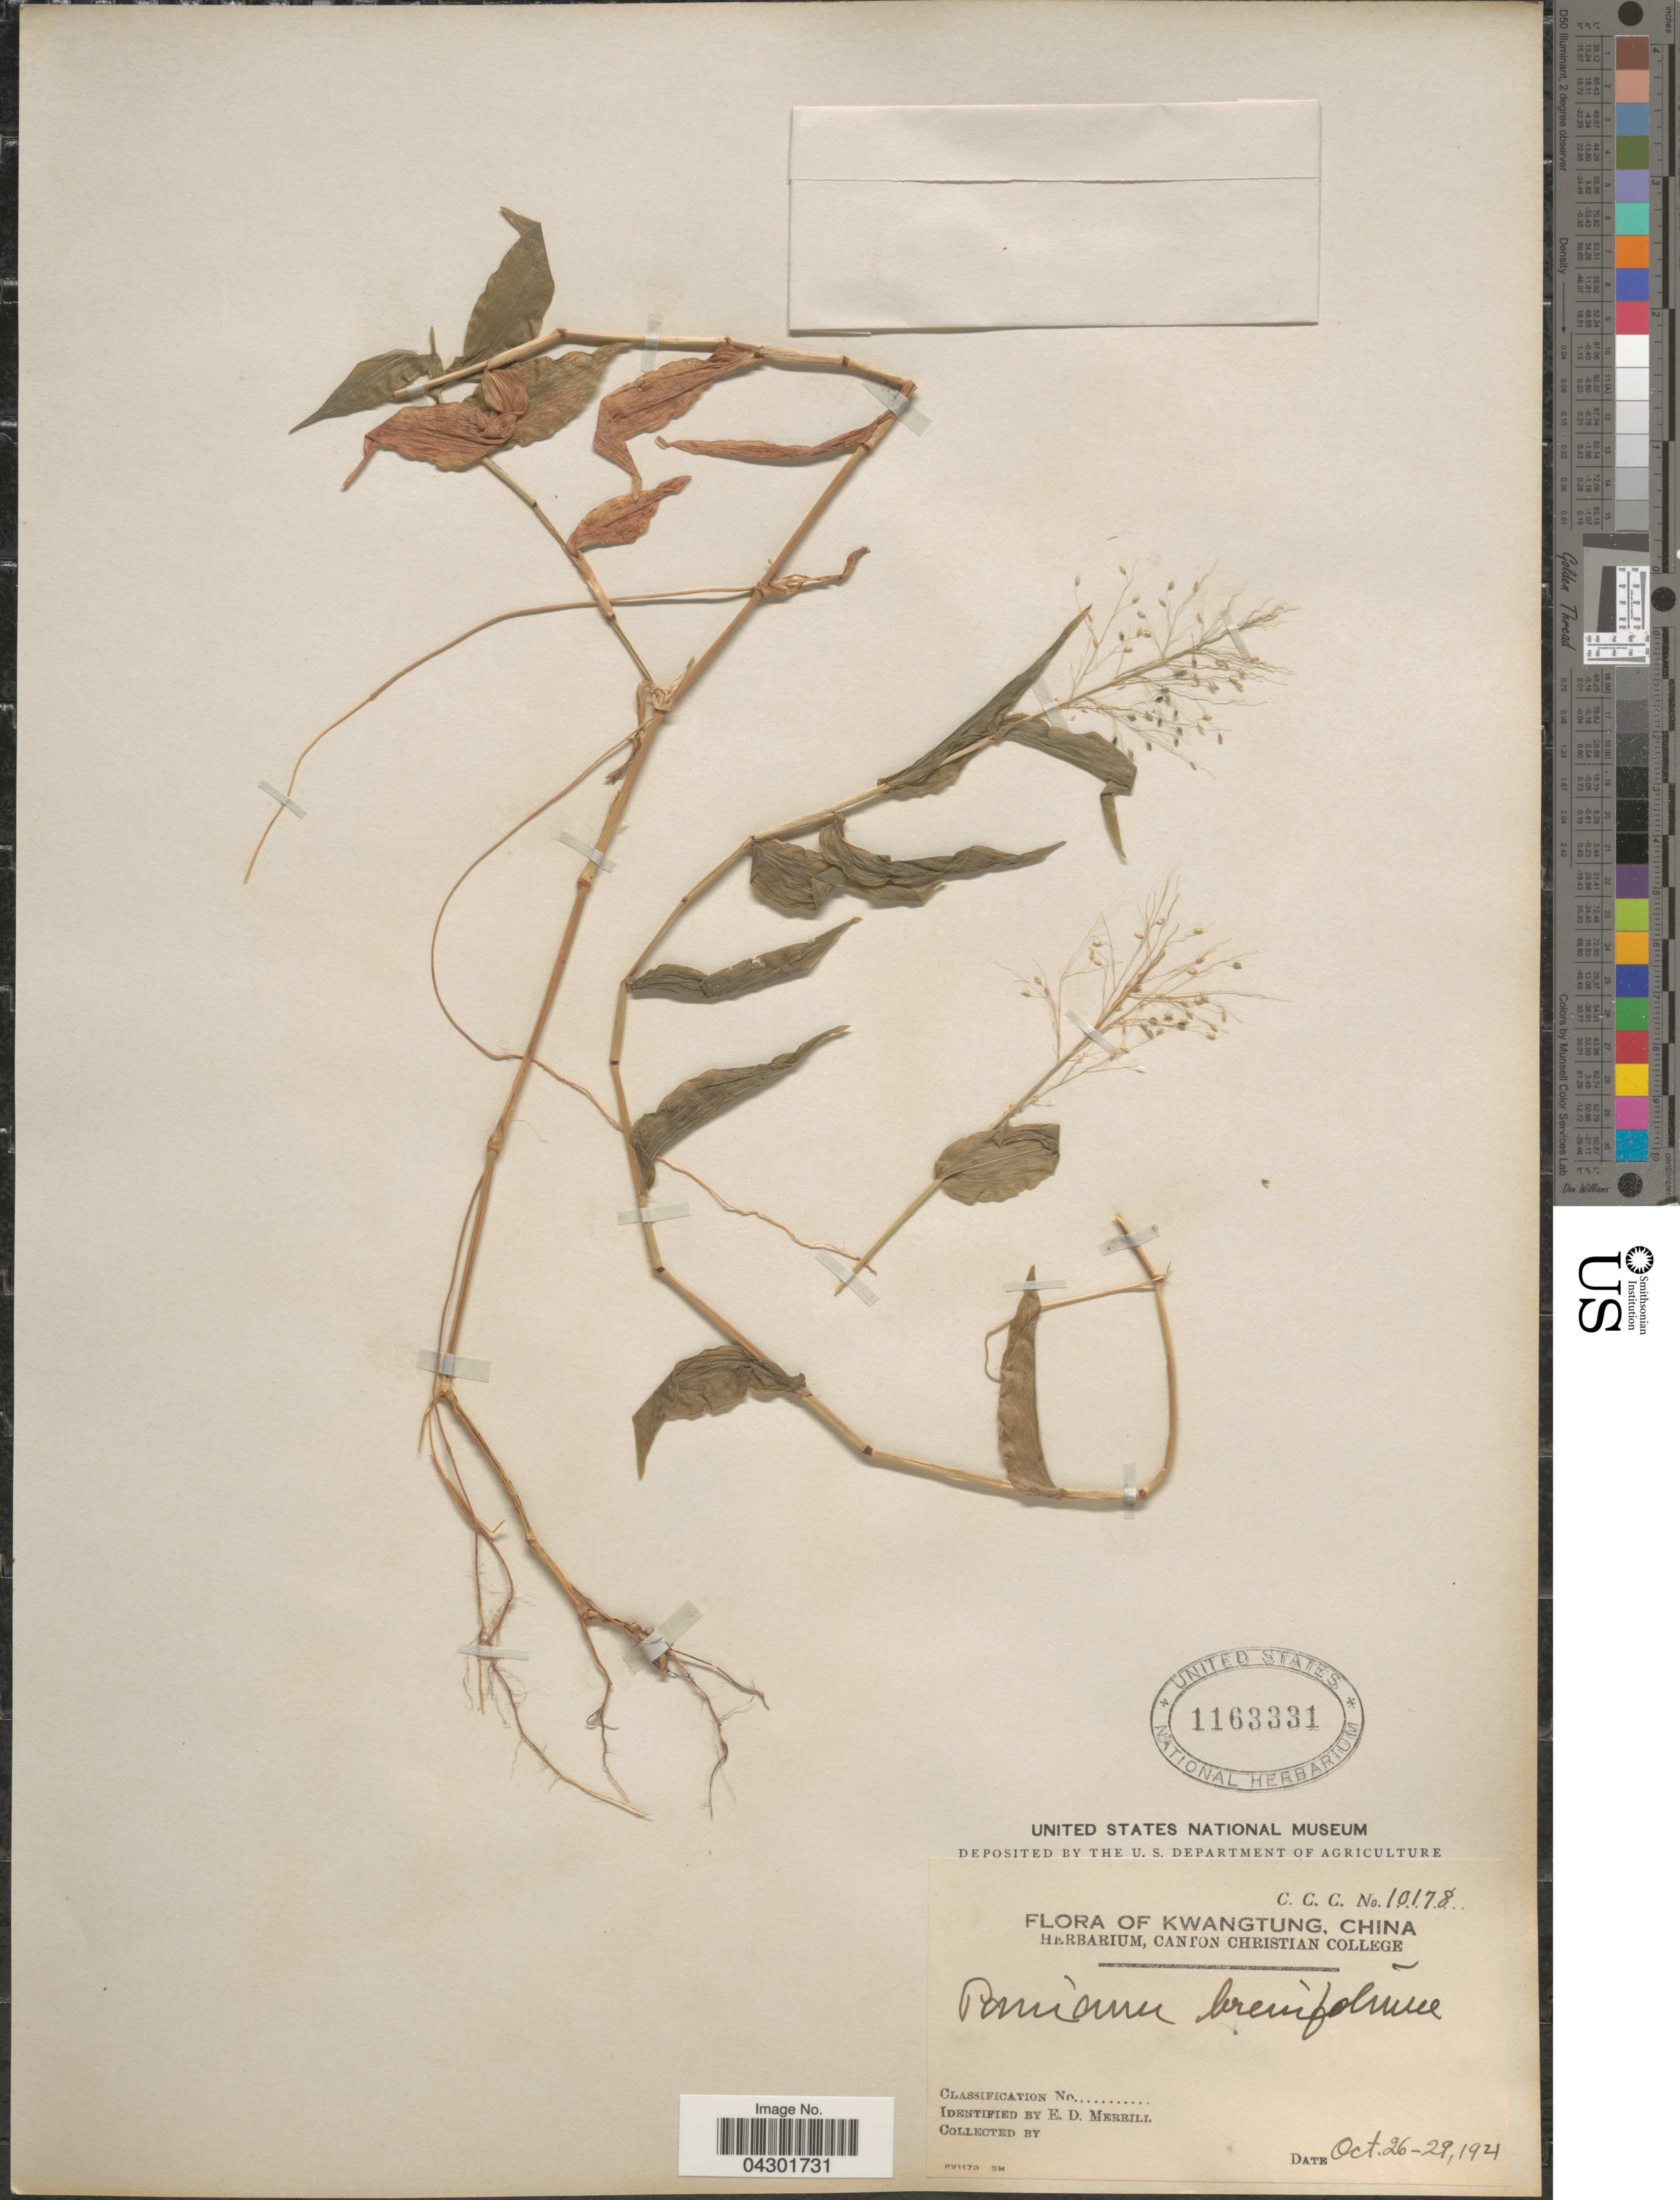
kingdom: Plantae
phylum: Tracheophyta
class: Liliopsida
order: Poales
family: Poaceae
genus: Panicum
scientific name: Panicum brevifolium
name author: L.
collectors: E. D. Merrill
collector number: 10178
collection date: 1921-10-26/1921-10-29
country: China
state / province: Guangdong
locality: Kwangtung.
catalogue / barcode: US 1163331